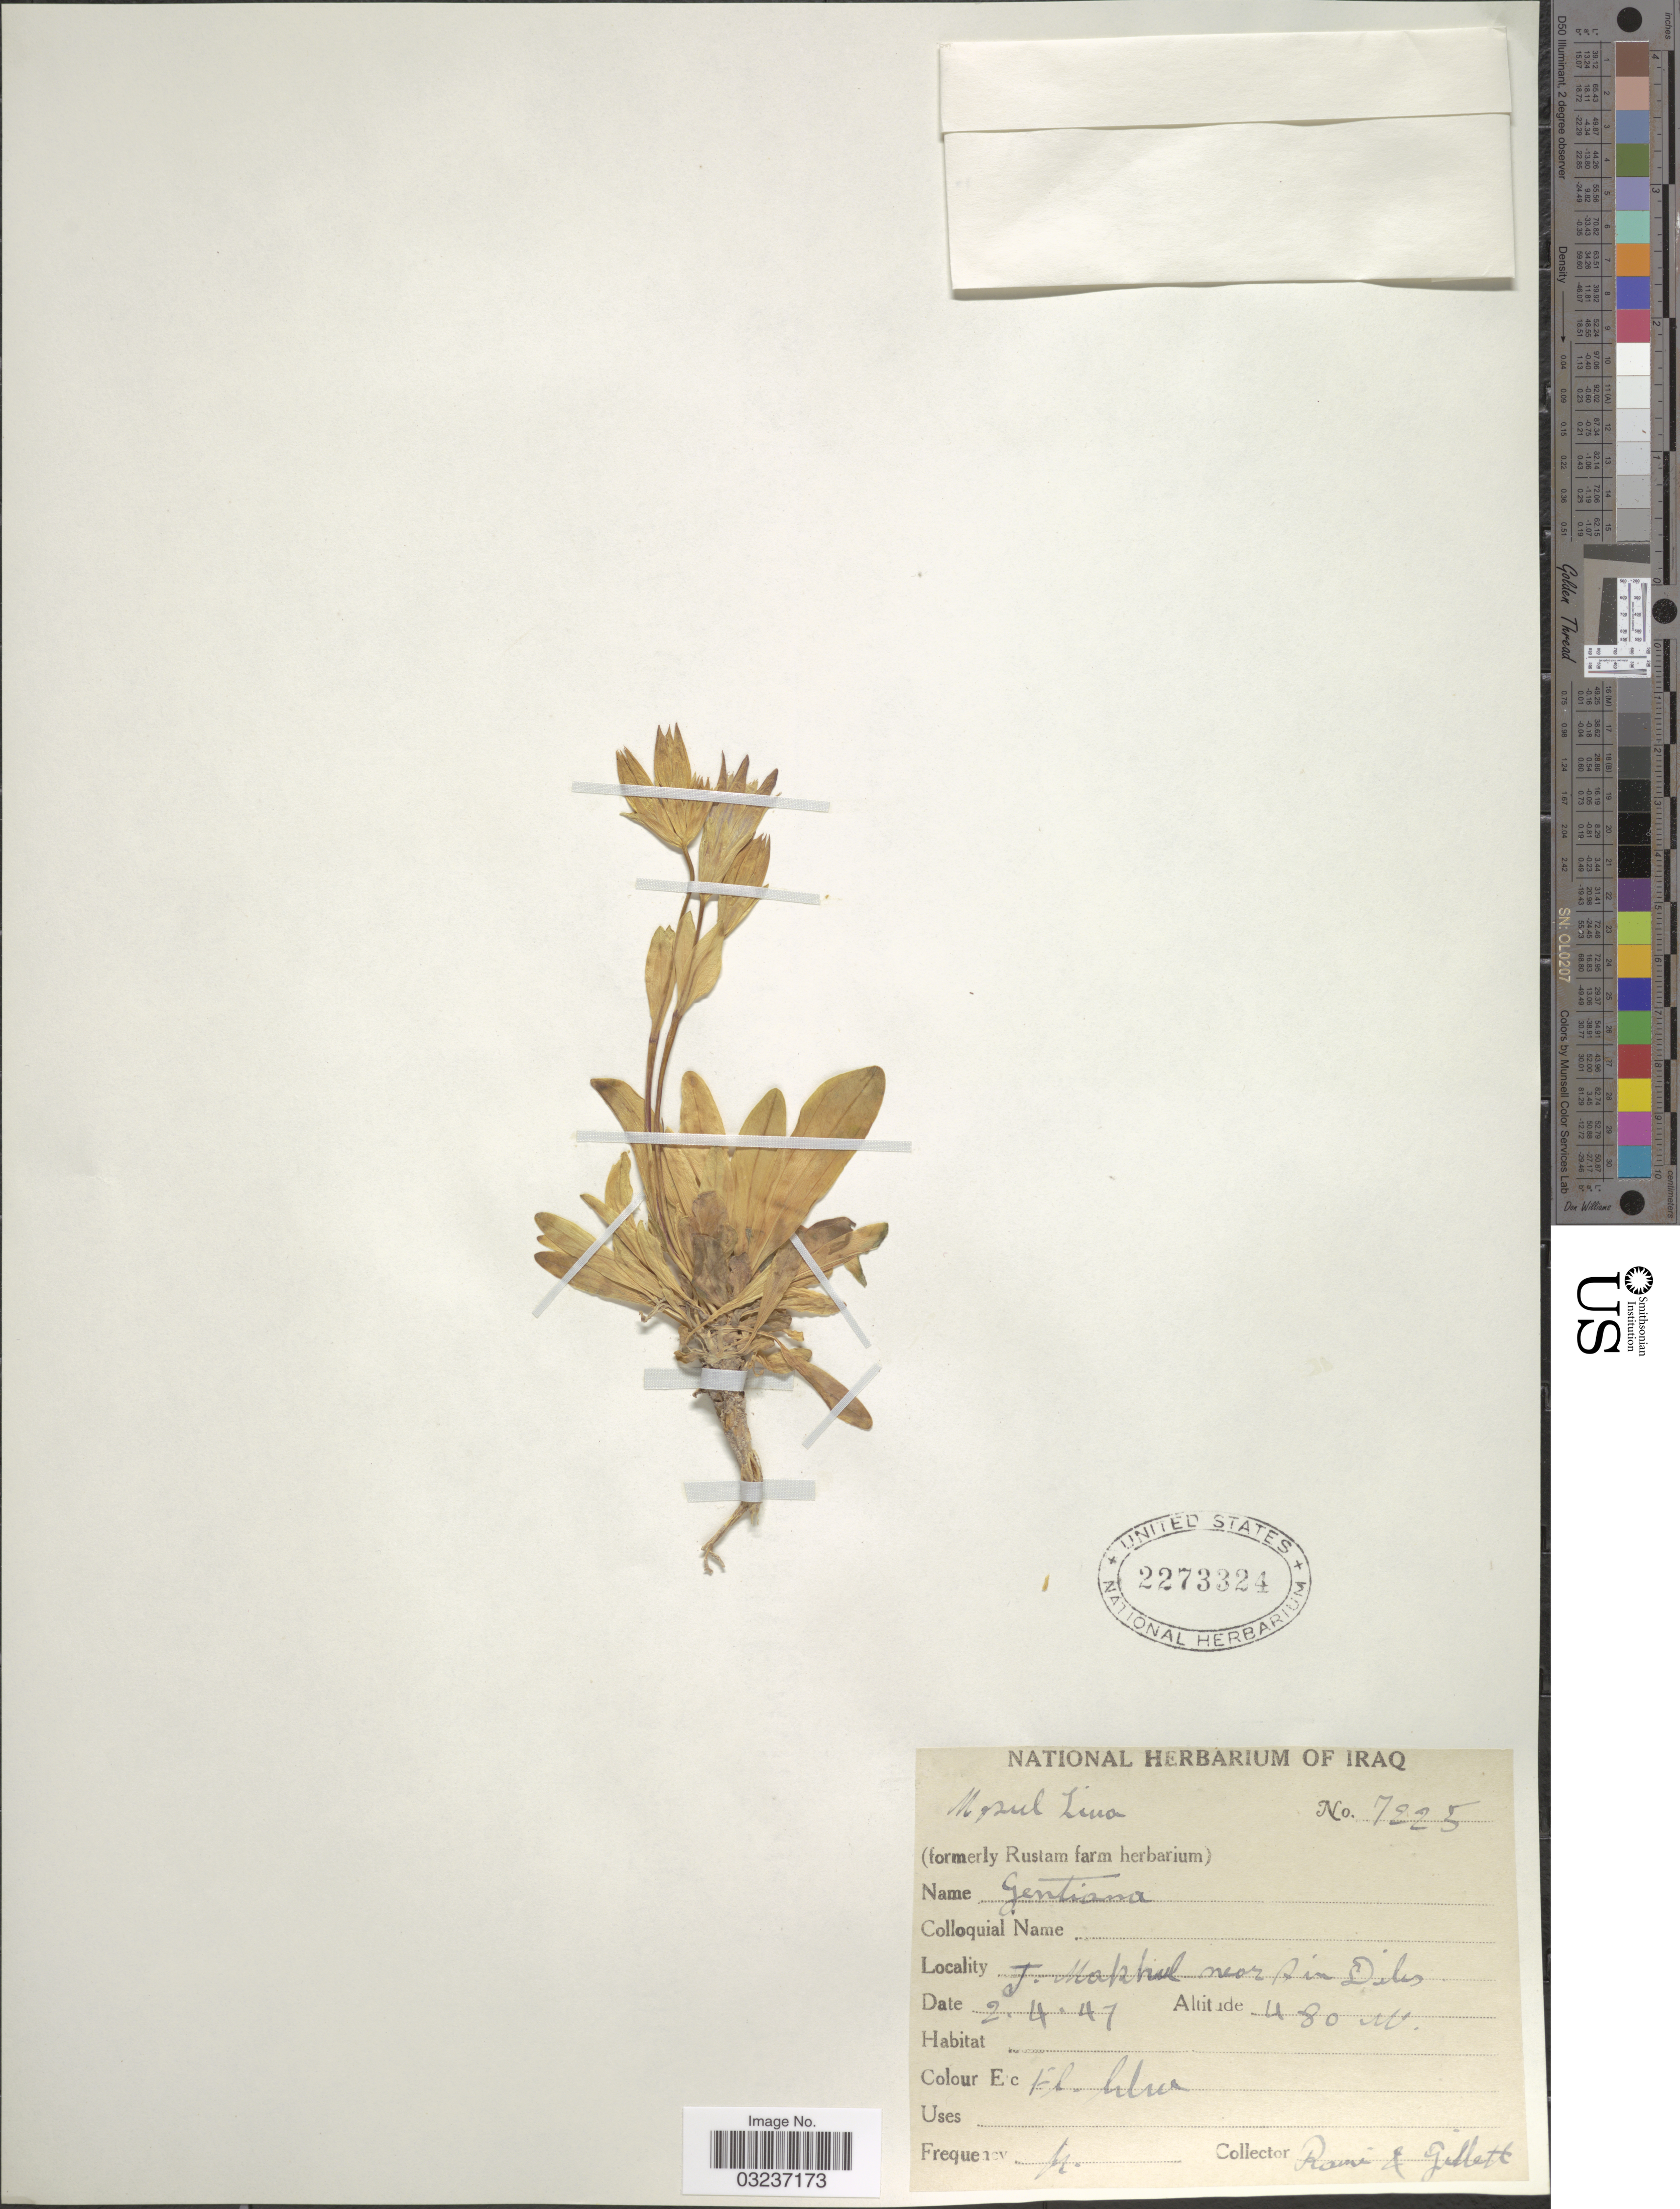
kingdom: Plantae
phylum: Tracheophyta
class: Magnoliopsida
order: Gentianales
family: Gentianaceae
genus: Gentiana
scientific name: Gentiana sp.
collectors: -. Rawi & Gillett, --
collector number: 7225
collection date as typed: Transcribed d/m/y: 2/4/47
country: Iraq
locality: Mosul Liwa. J. Makhul near Ain Diles. [interpreted]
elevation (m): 480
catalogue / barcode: US 2273324